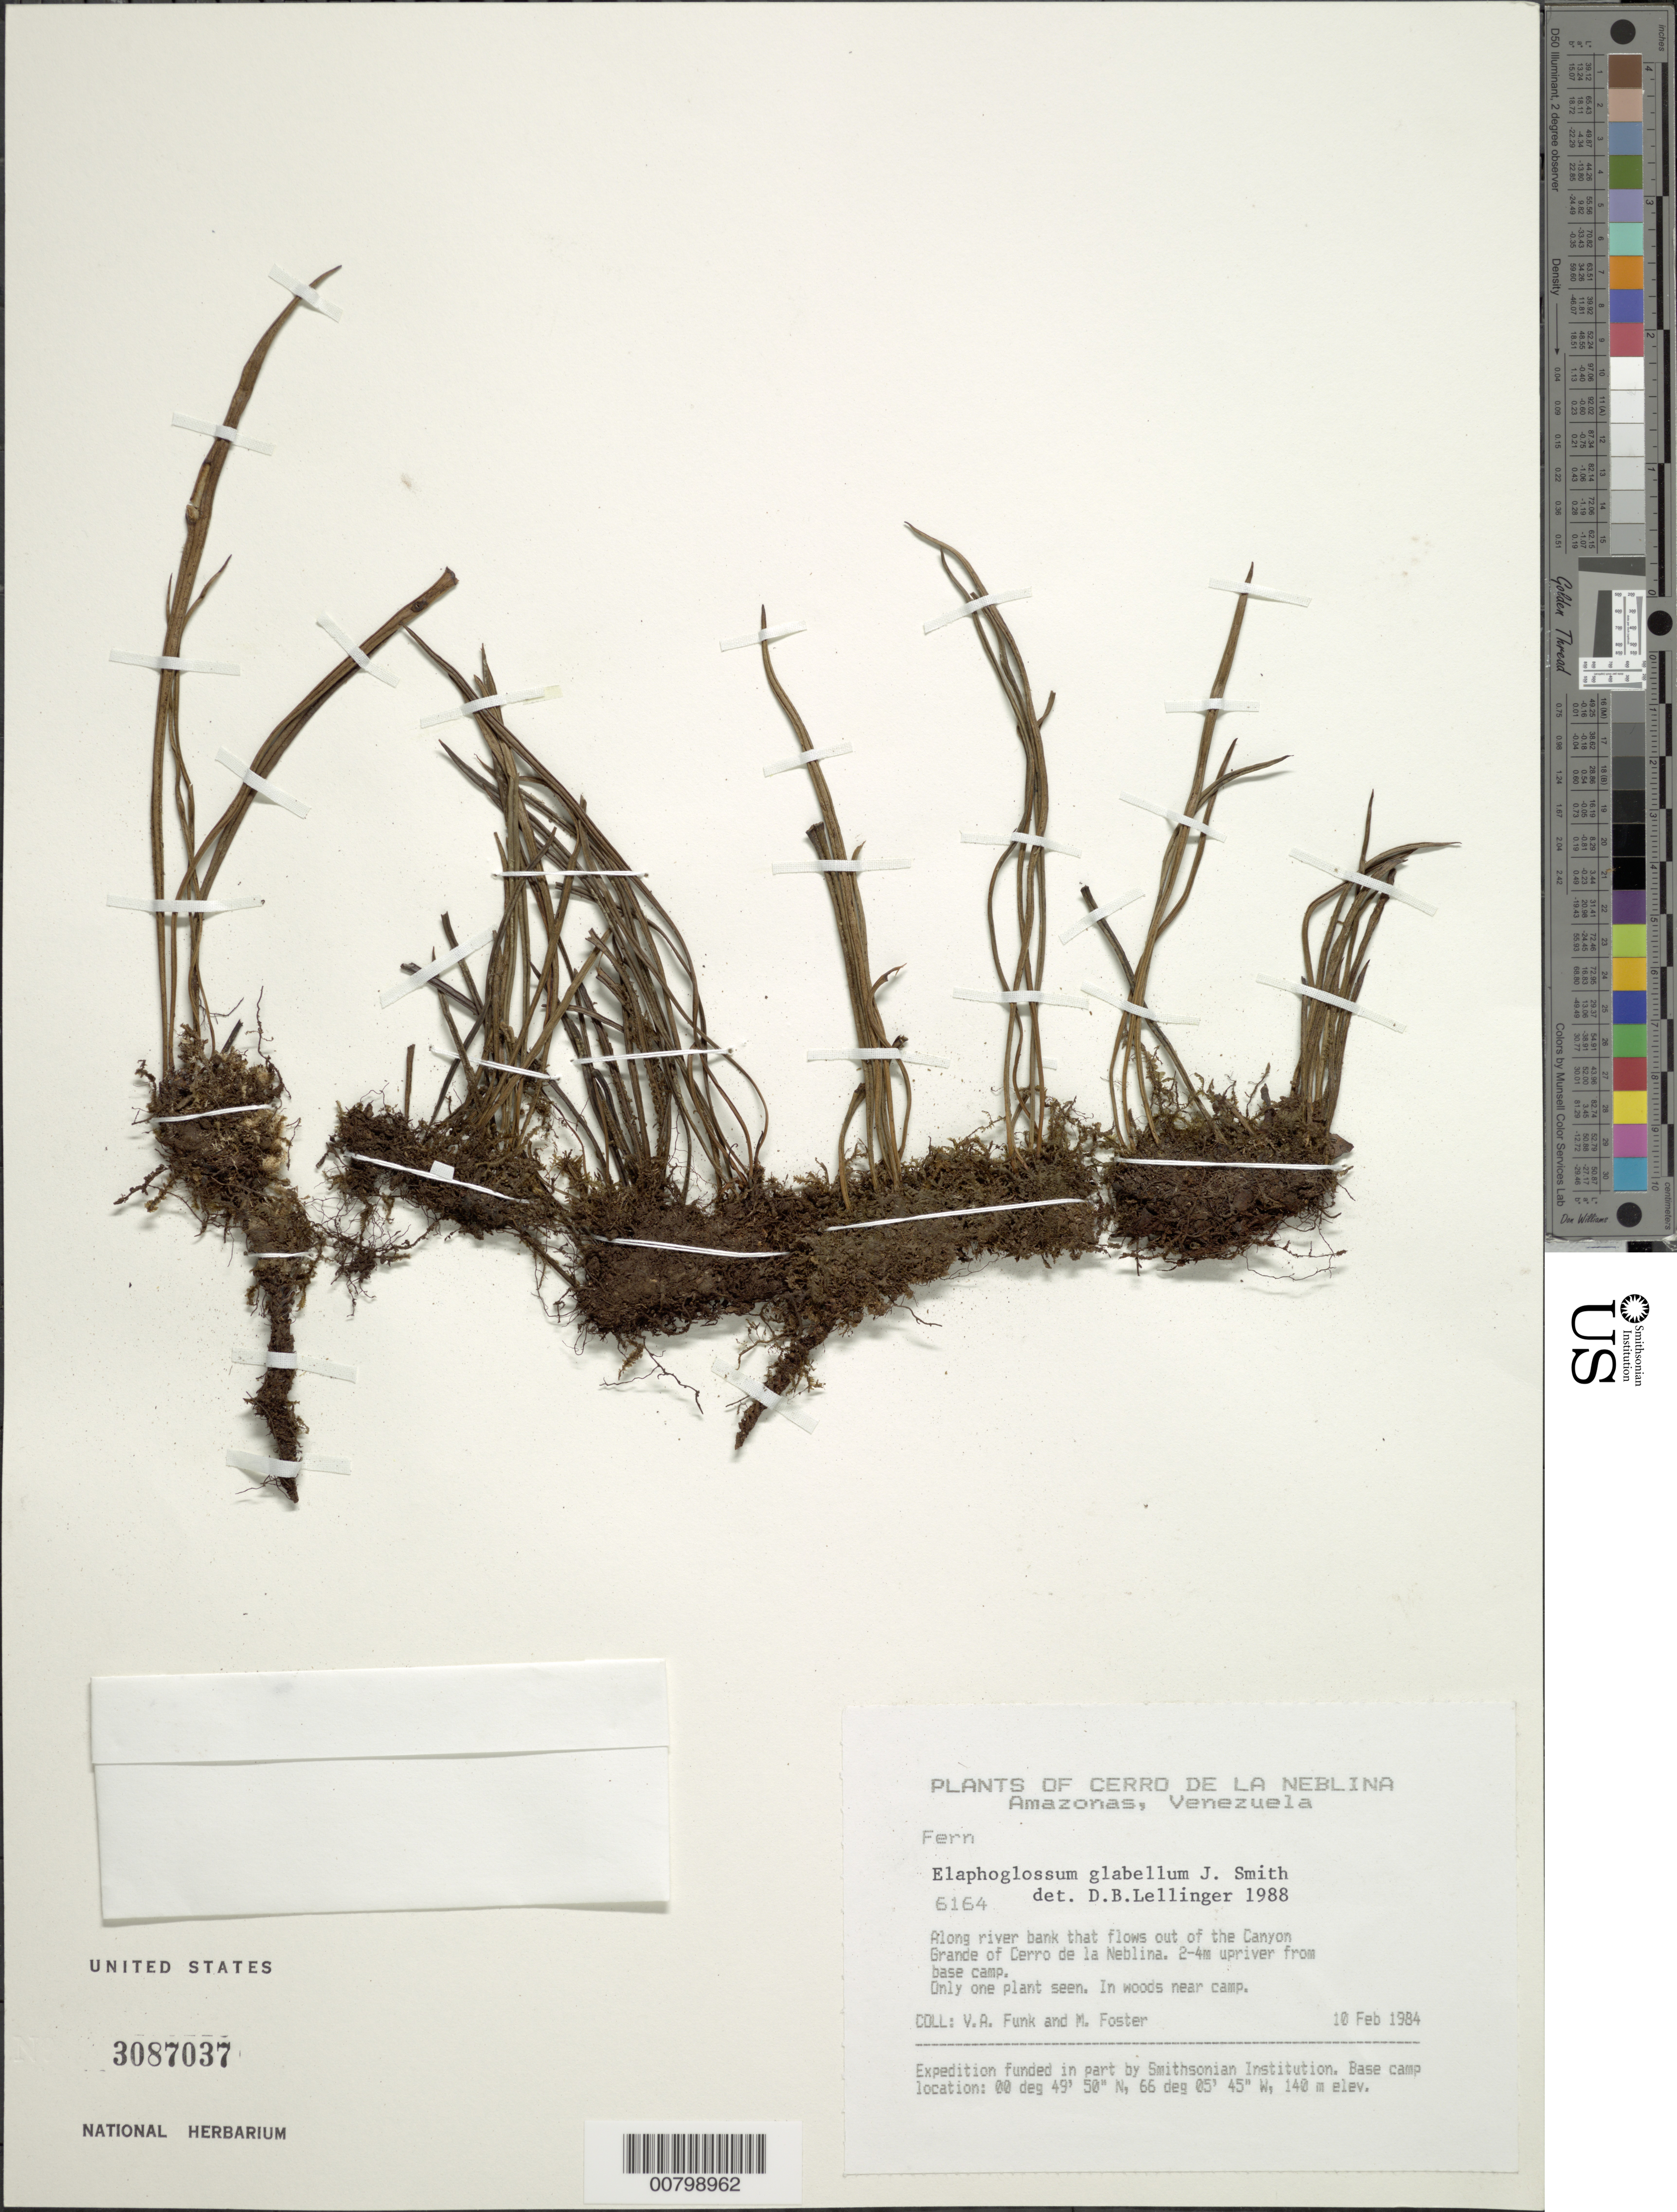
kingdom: Plantae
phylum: Tracheophyta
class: Polypodiopsida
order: Polypodiales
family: Dryopteridaceae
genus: Elaphoglossum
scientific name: Elaphoglossum glabellum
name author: J. Sm.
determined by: Lellinger, David B., (BOT), Smithsonian Institution - National Museum of Natural History (UNITED STATES)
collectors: V. Funk & M. Foster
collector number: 6164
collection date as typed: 10-Feb-84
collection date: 1984-02-10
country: Venezuela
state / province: Amazonas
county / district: Río Negro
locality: Canyon Grande, Cerro de la Neblina, 2-4 km upriver from base camp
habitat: Along river, in woods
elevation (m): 140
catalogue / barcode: US 3087037